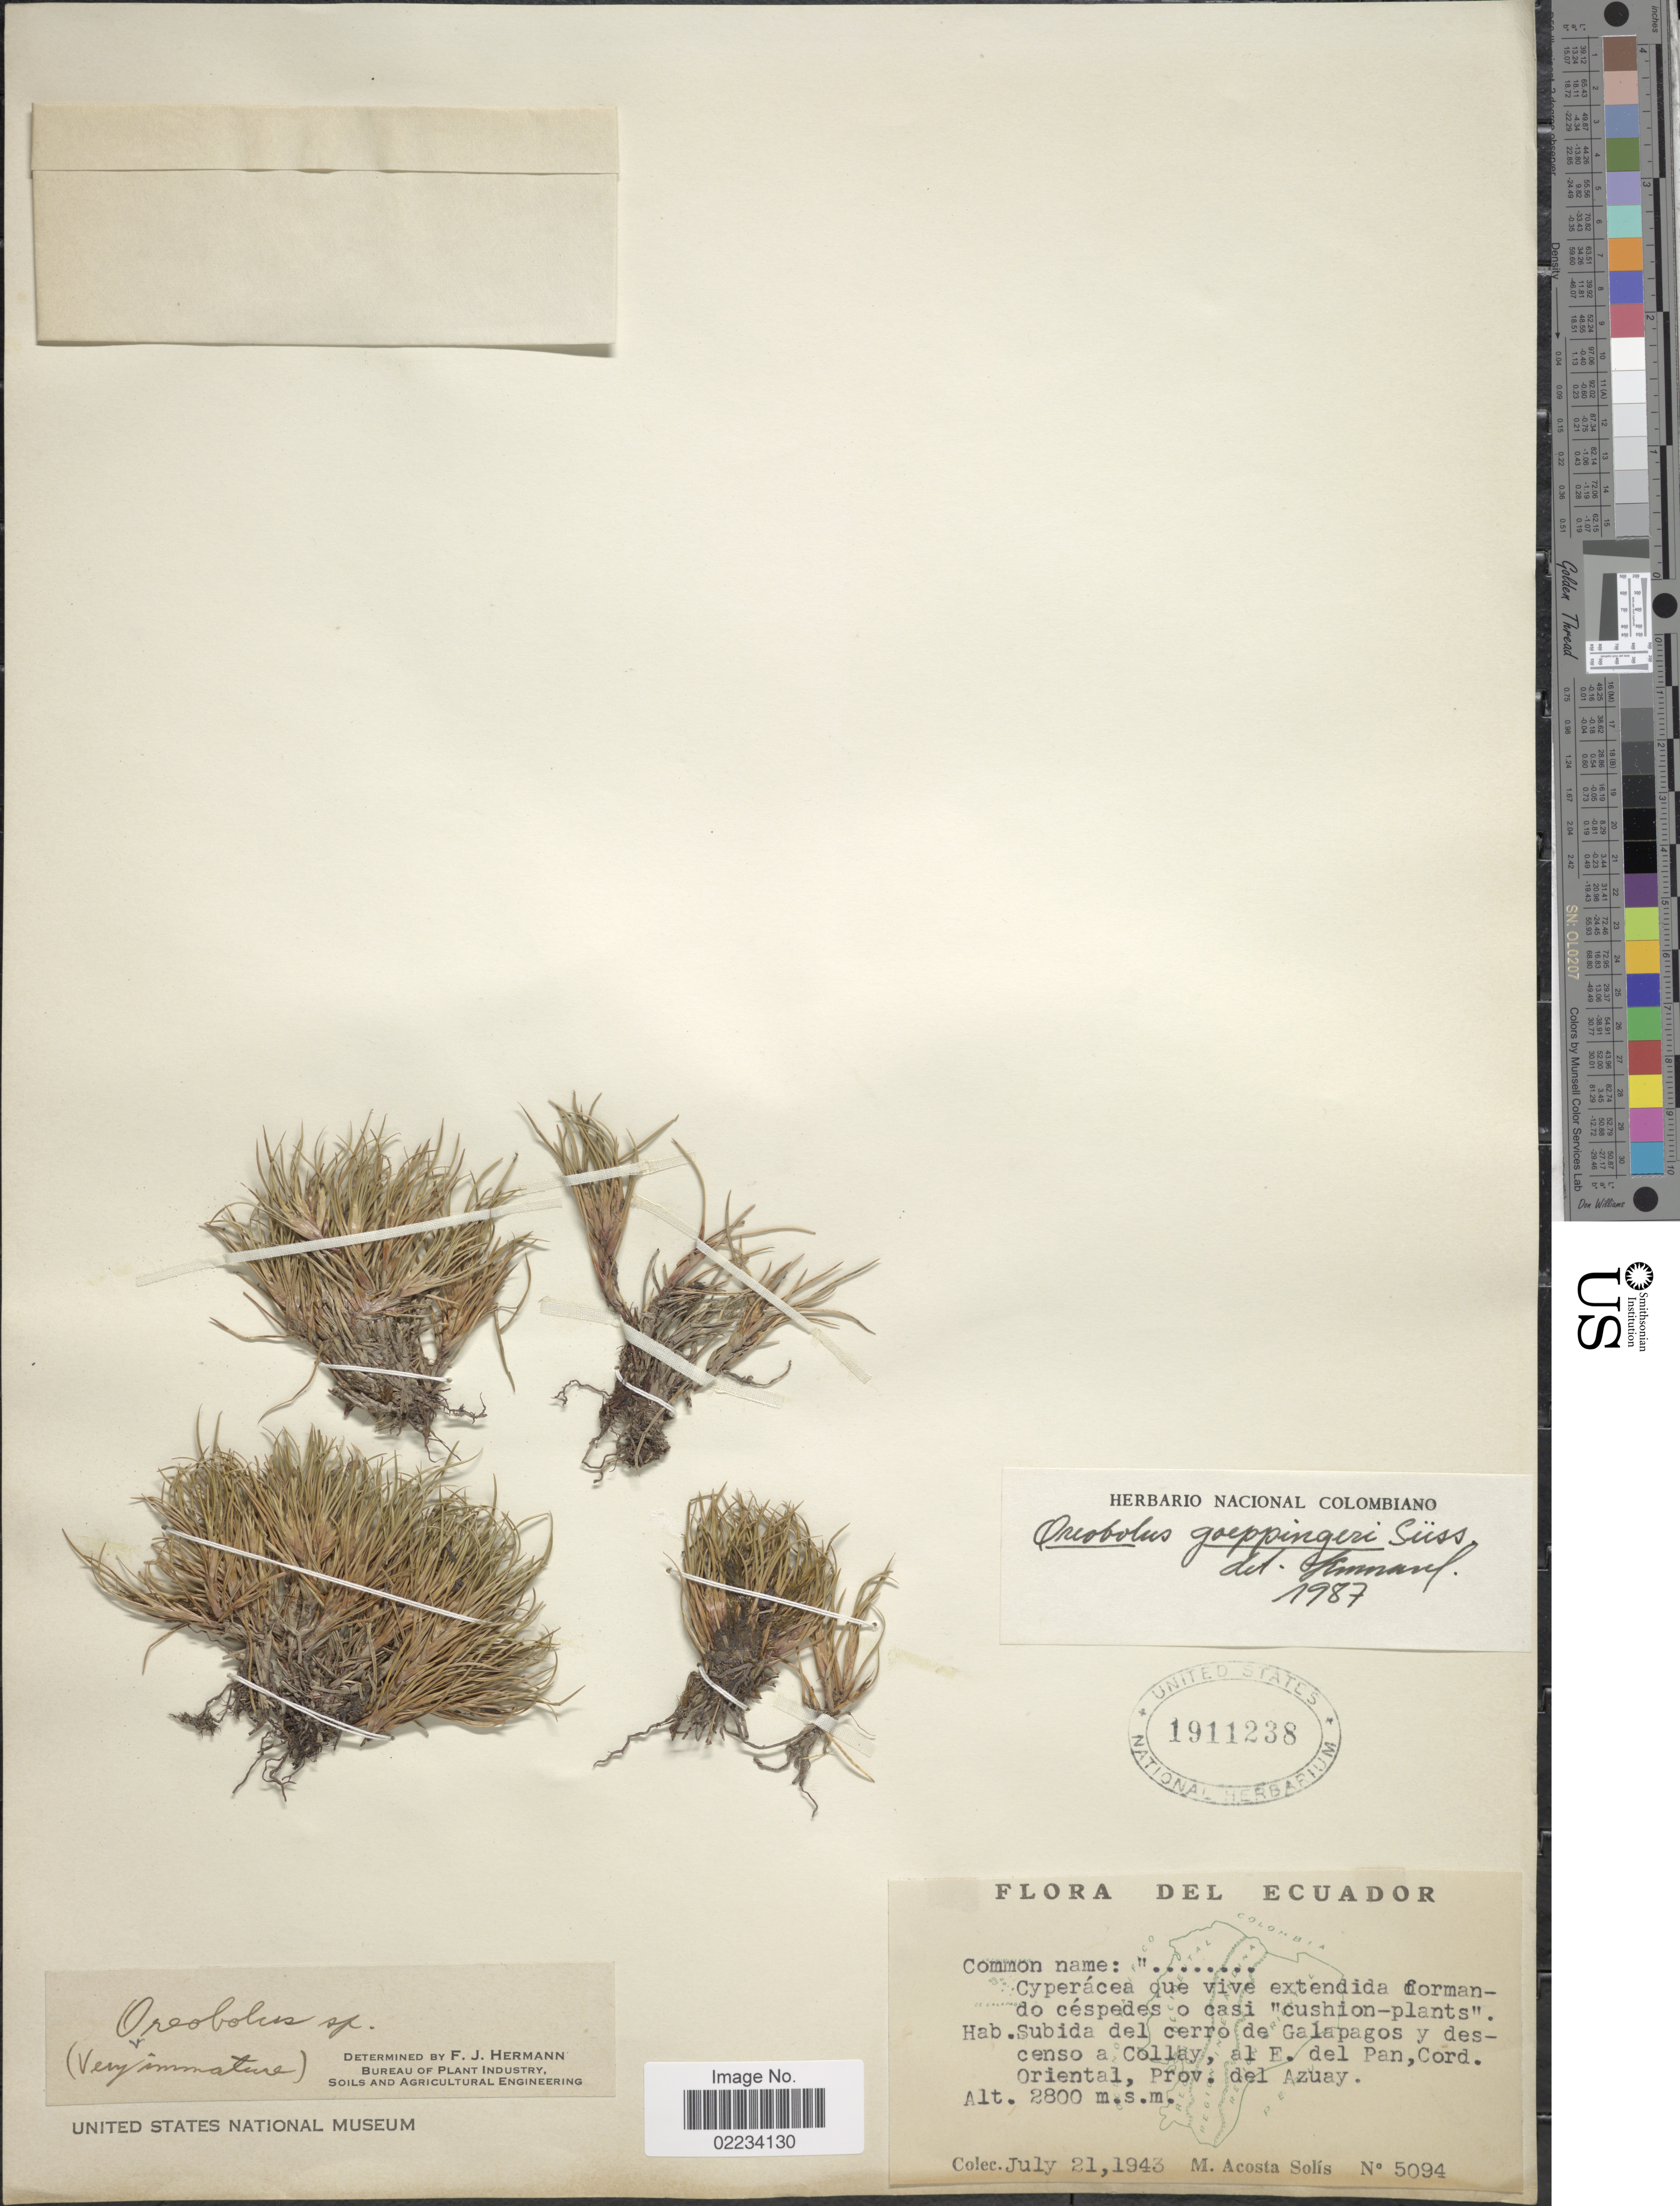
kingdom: Plantae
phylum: Tracheophyta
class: Liliopsida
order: Poales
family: Cyperaceae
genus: Oreobolus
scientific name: Oreobolus goeppingeri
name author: Suess.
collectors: M. Acosta Solis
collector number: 5094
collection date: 1943-07-21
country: Ecuador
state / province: Azuay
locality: Subida del cerro de Galapagos y descenso a Collay, al E del Pan, Cord. Oriental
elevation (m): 2800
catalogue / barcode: US 1911238